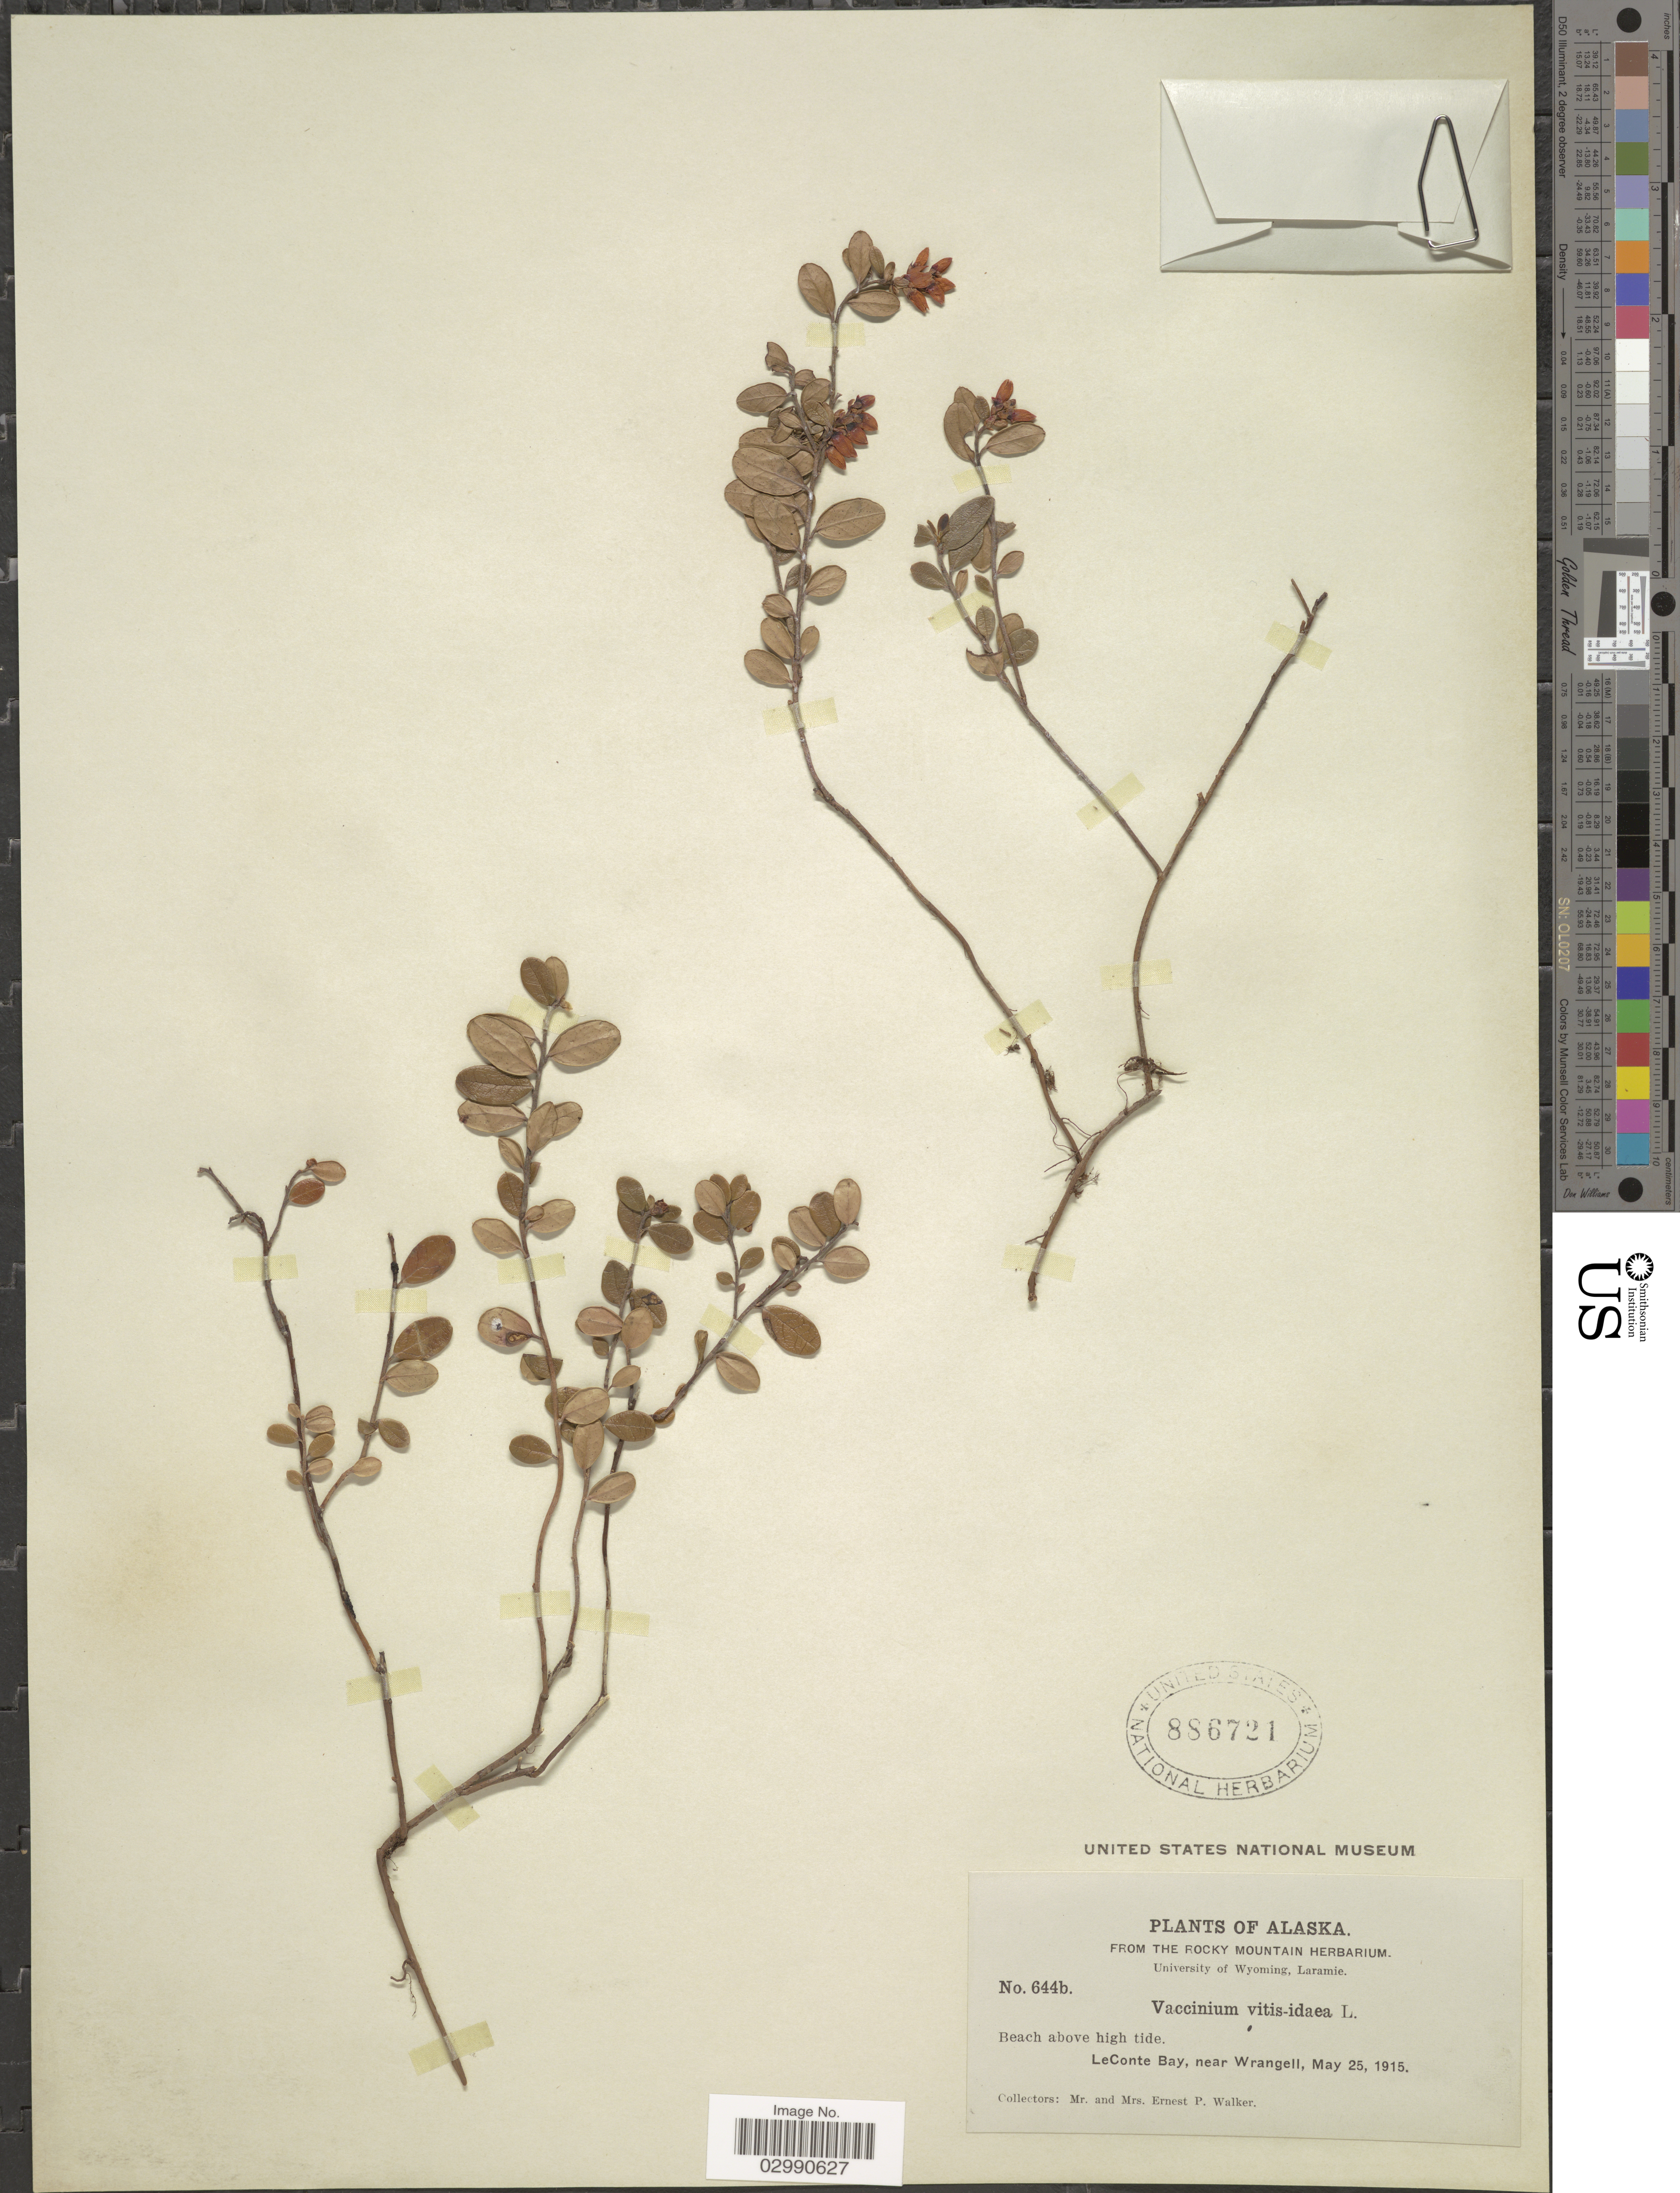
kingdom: Plantae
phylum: Tracheophyta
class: Magnoliopsida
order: Ericales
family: Ericaceae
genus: Vaccinium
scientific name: Vaccinium vitis-idaea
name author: L.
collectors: E. P. Walker & E. Walker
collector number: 644b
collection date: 1915-05-25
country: United States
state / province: Alaska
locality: LeConte Bat, near Wrangell.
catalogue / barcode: US 886721